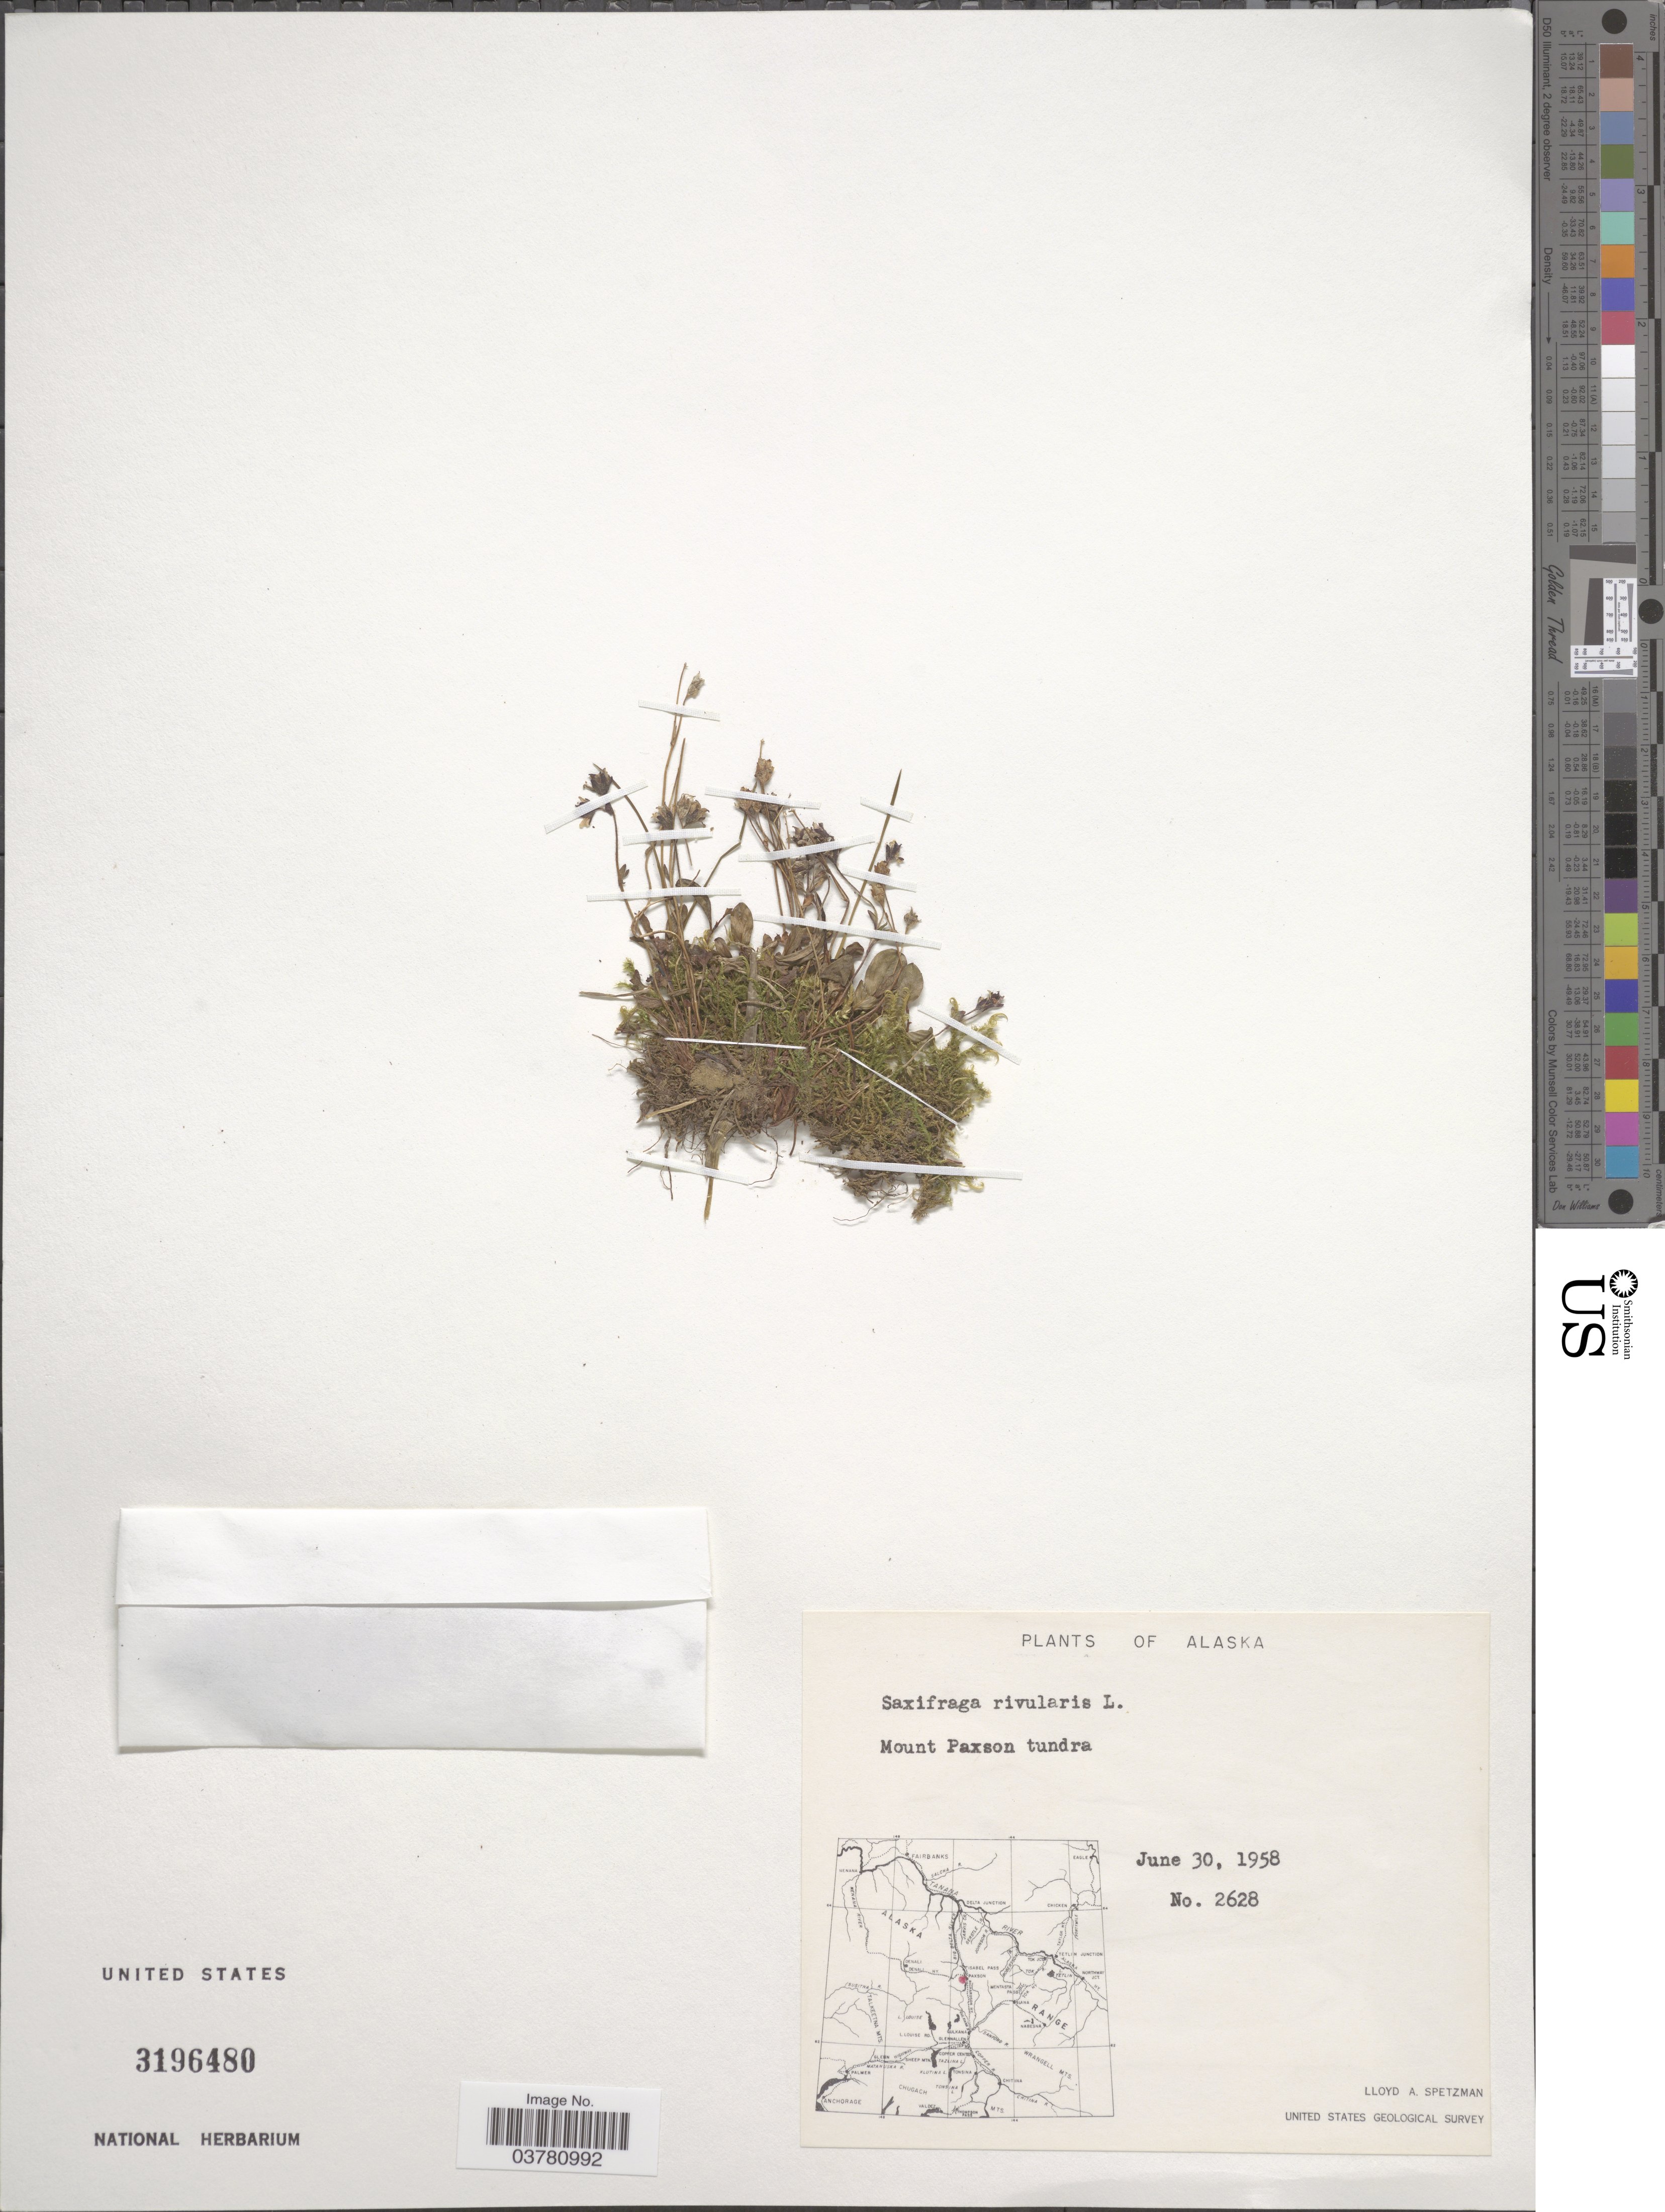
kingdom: Plantae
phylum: Tracheophyta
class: Magnoliopsida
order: Saxifragales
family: Saxifragaceae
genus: Saxifraga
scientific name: Saxifraga rivularis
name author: L.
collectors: L. Spetzman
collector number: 2628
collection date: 1958-06-30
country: United States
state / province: Alaska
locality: Mount Paxson tundra. United States Geological Survey.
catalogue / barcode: US 3196480